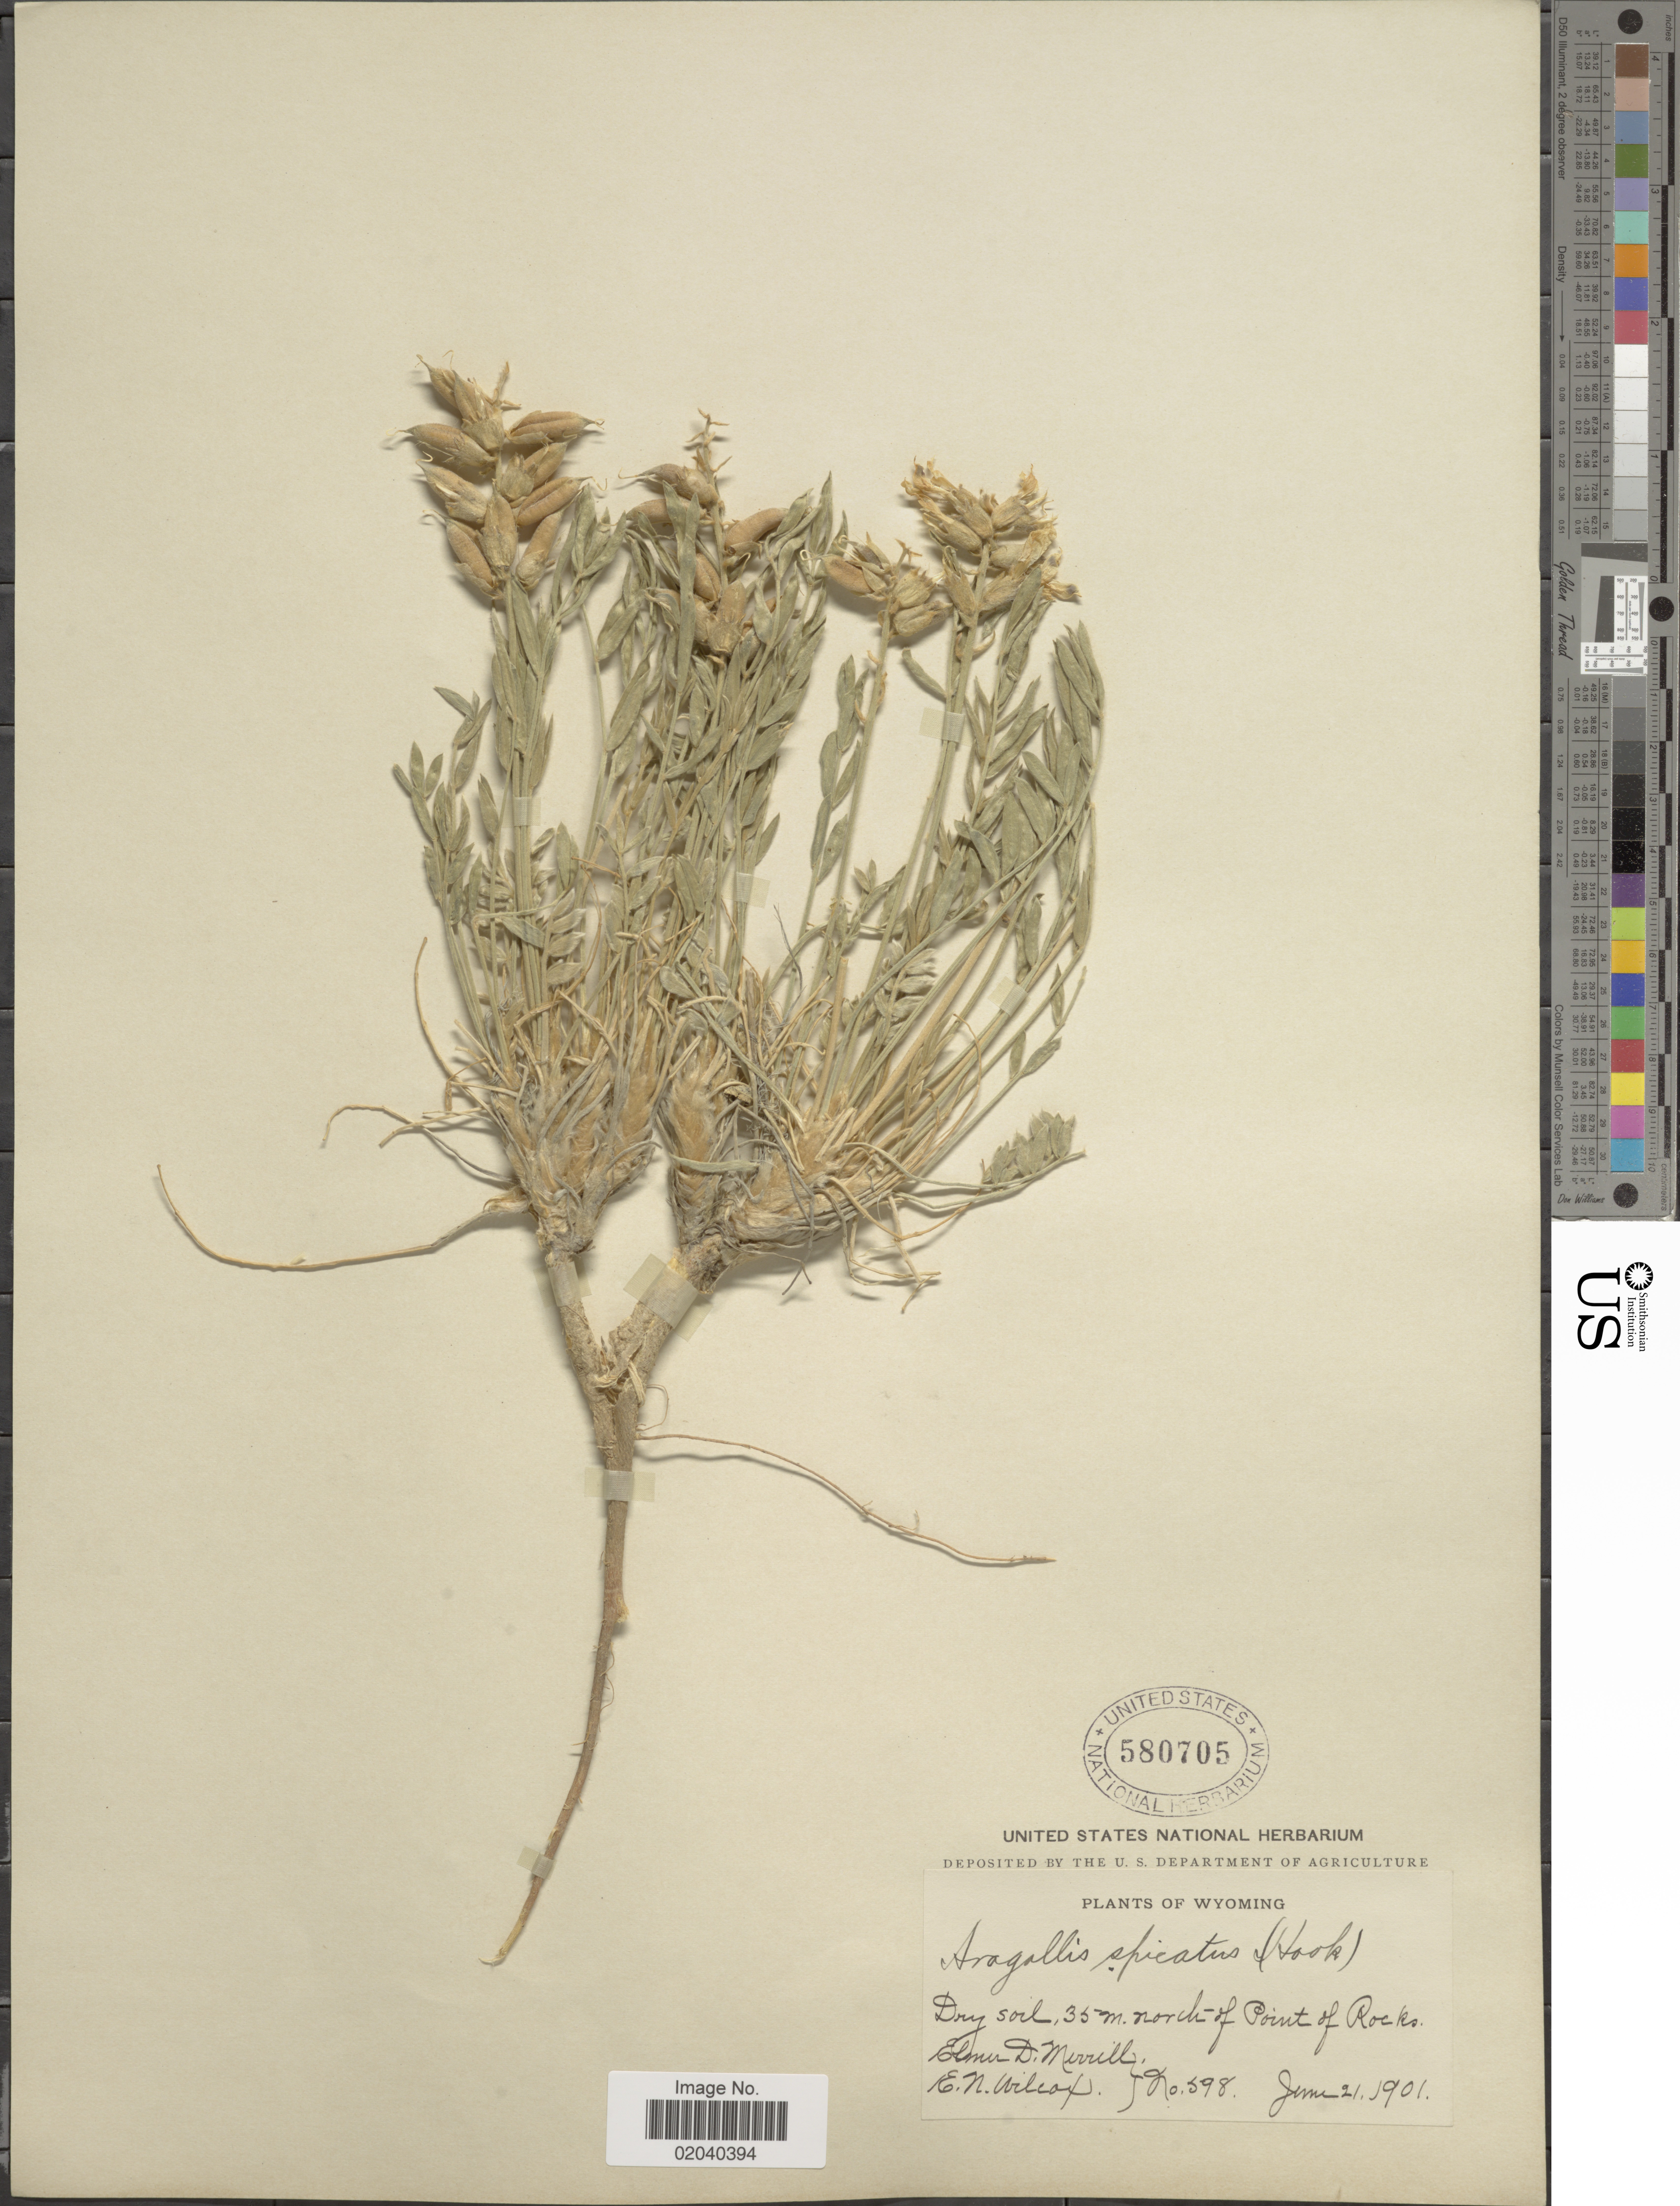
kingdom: Plantae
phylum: Tracheophyta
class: Magnoliopsida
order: Fabales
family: Fabaceae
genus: Oxytropis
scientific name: Oxytropis sericea var. spicata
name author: (Hook.) Barneby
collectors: E. D. Merrill & E. Wilcox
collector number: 598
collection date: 1901-06-21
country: United States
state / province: Wyoming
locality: Dry soil, 35 m. north of Point of Rocks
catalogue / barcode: US 580705